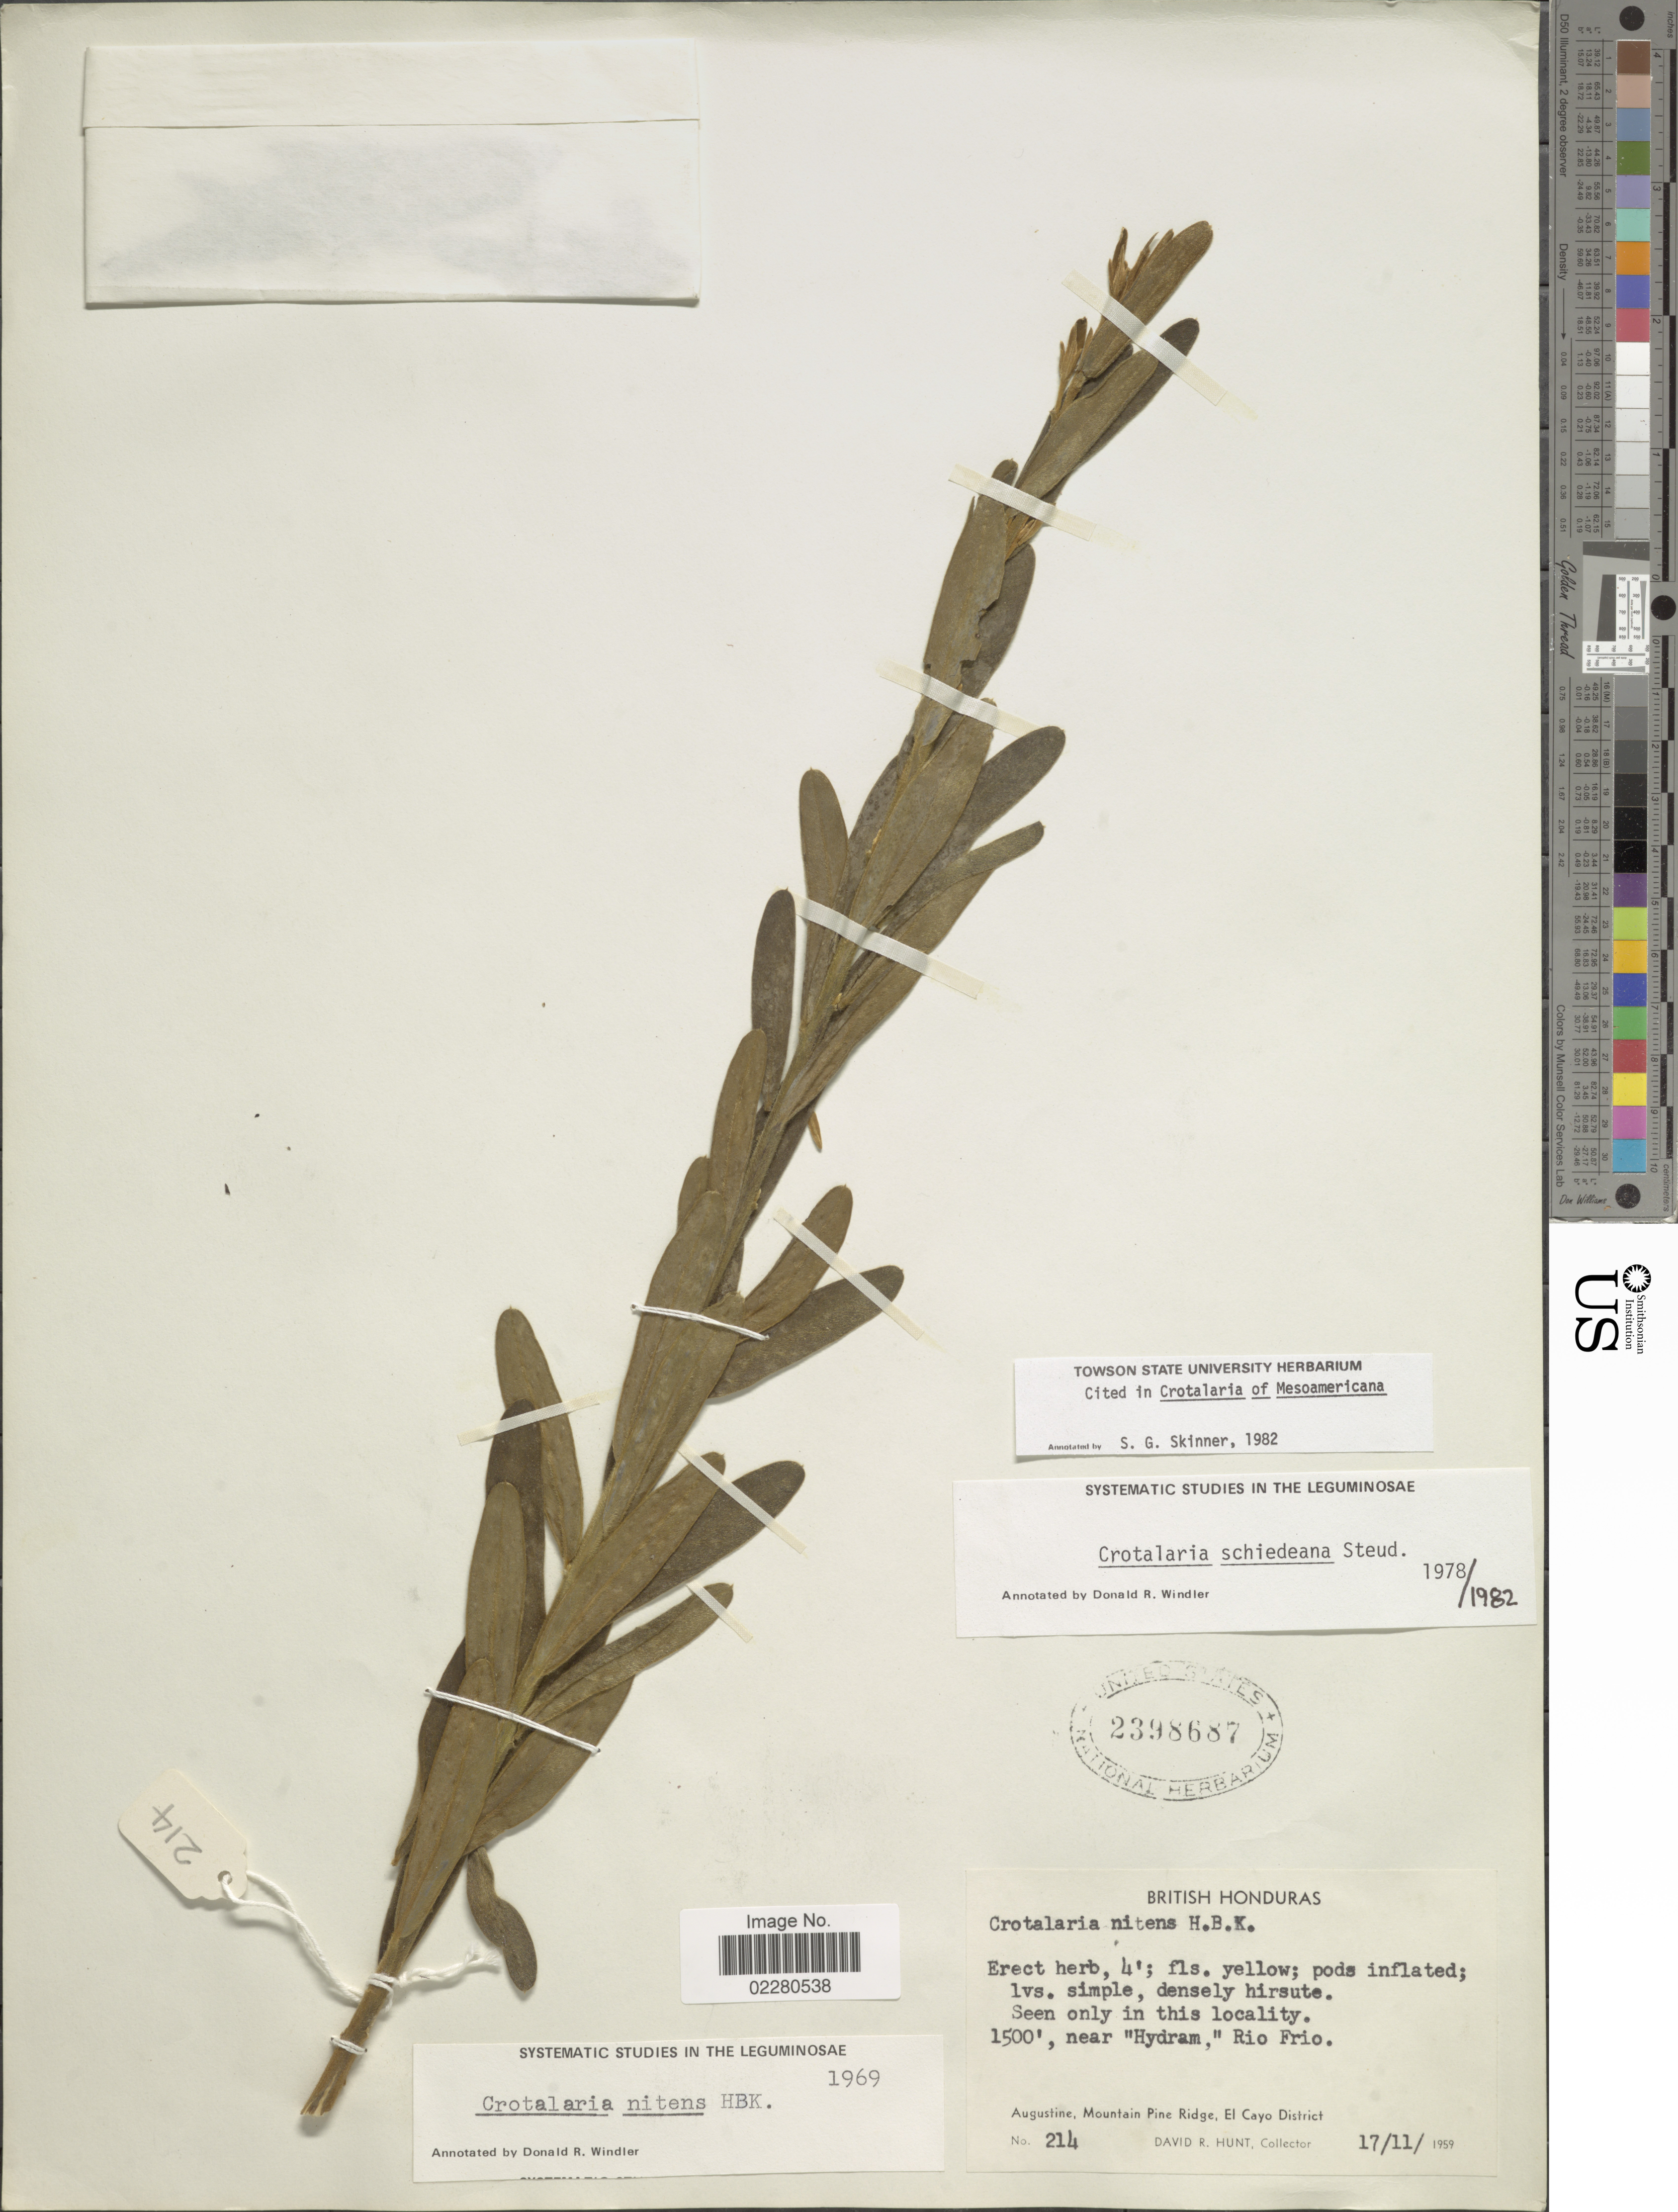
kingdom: Plantae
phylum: Tracheophyta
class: Magnoliopsida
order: Fabales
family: Fabaceae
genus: Crotalaria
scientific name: Crotalaria schiedeana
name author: Steud.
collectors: D. R. Hunt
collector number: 214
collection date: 1959-11-17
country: Belize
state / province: Cayo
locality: Near "Hydram", Rio Frio. Augustine, Mountain Pine Ridge, El Cayo District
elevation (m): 457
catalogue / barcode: US 2398687